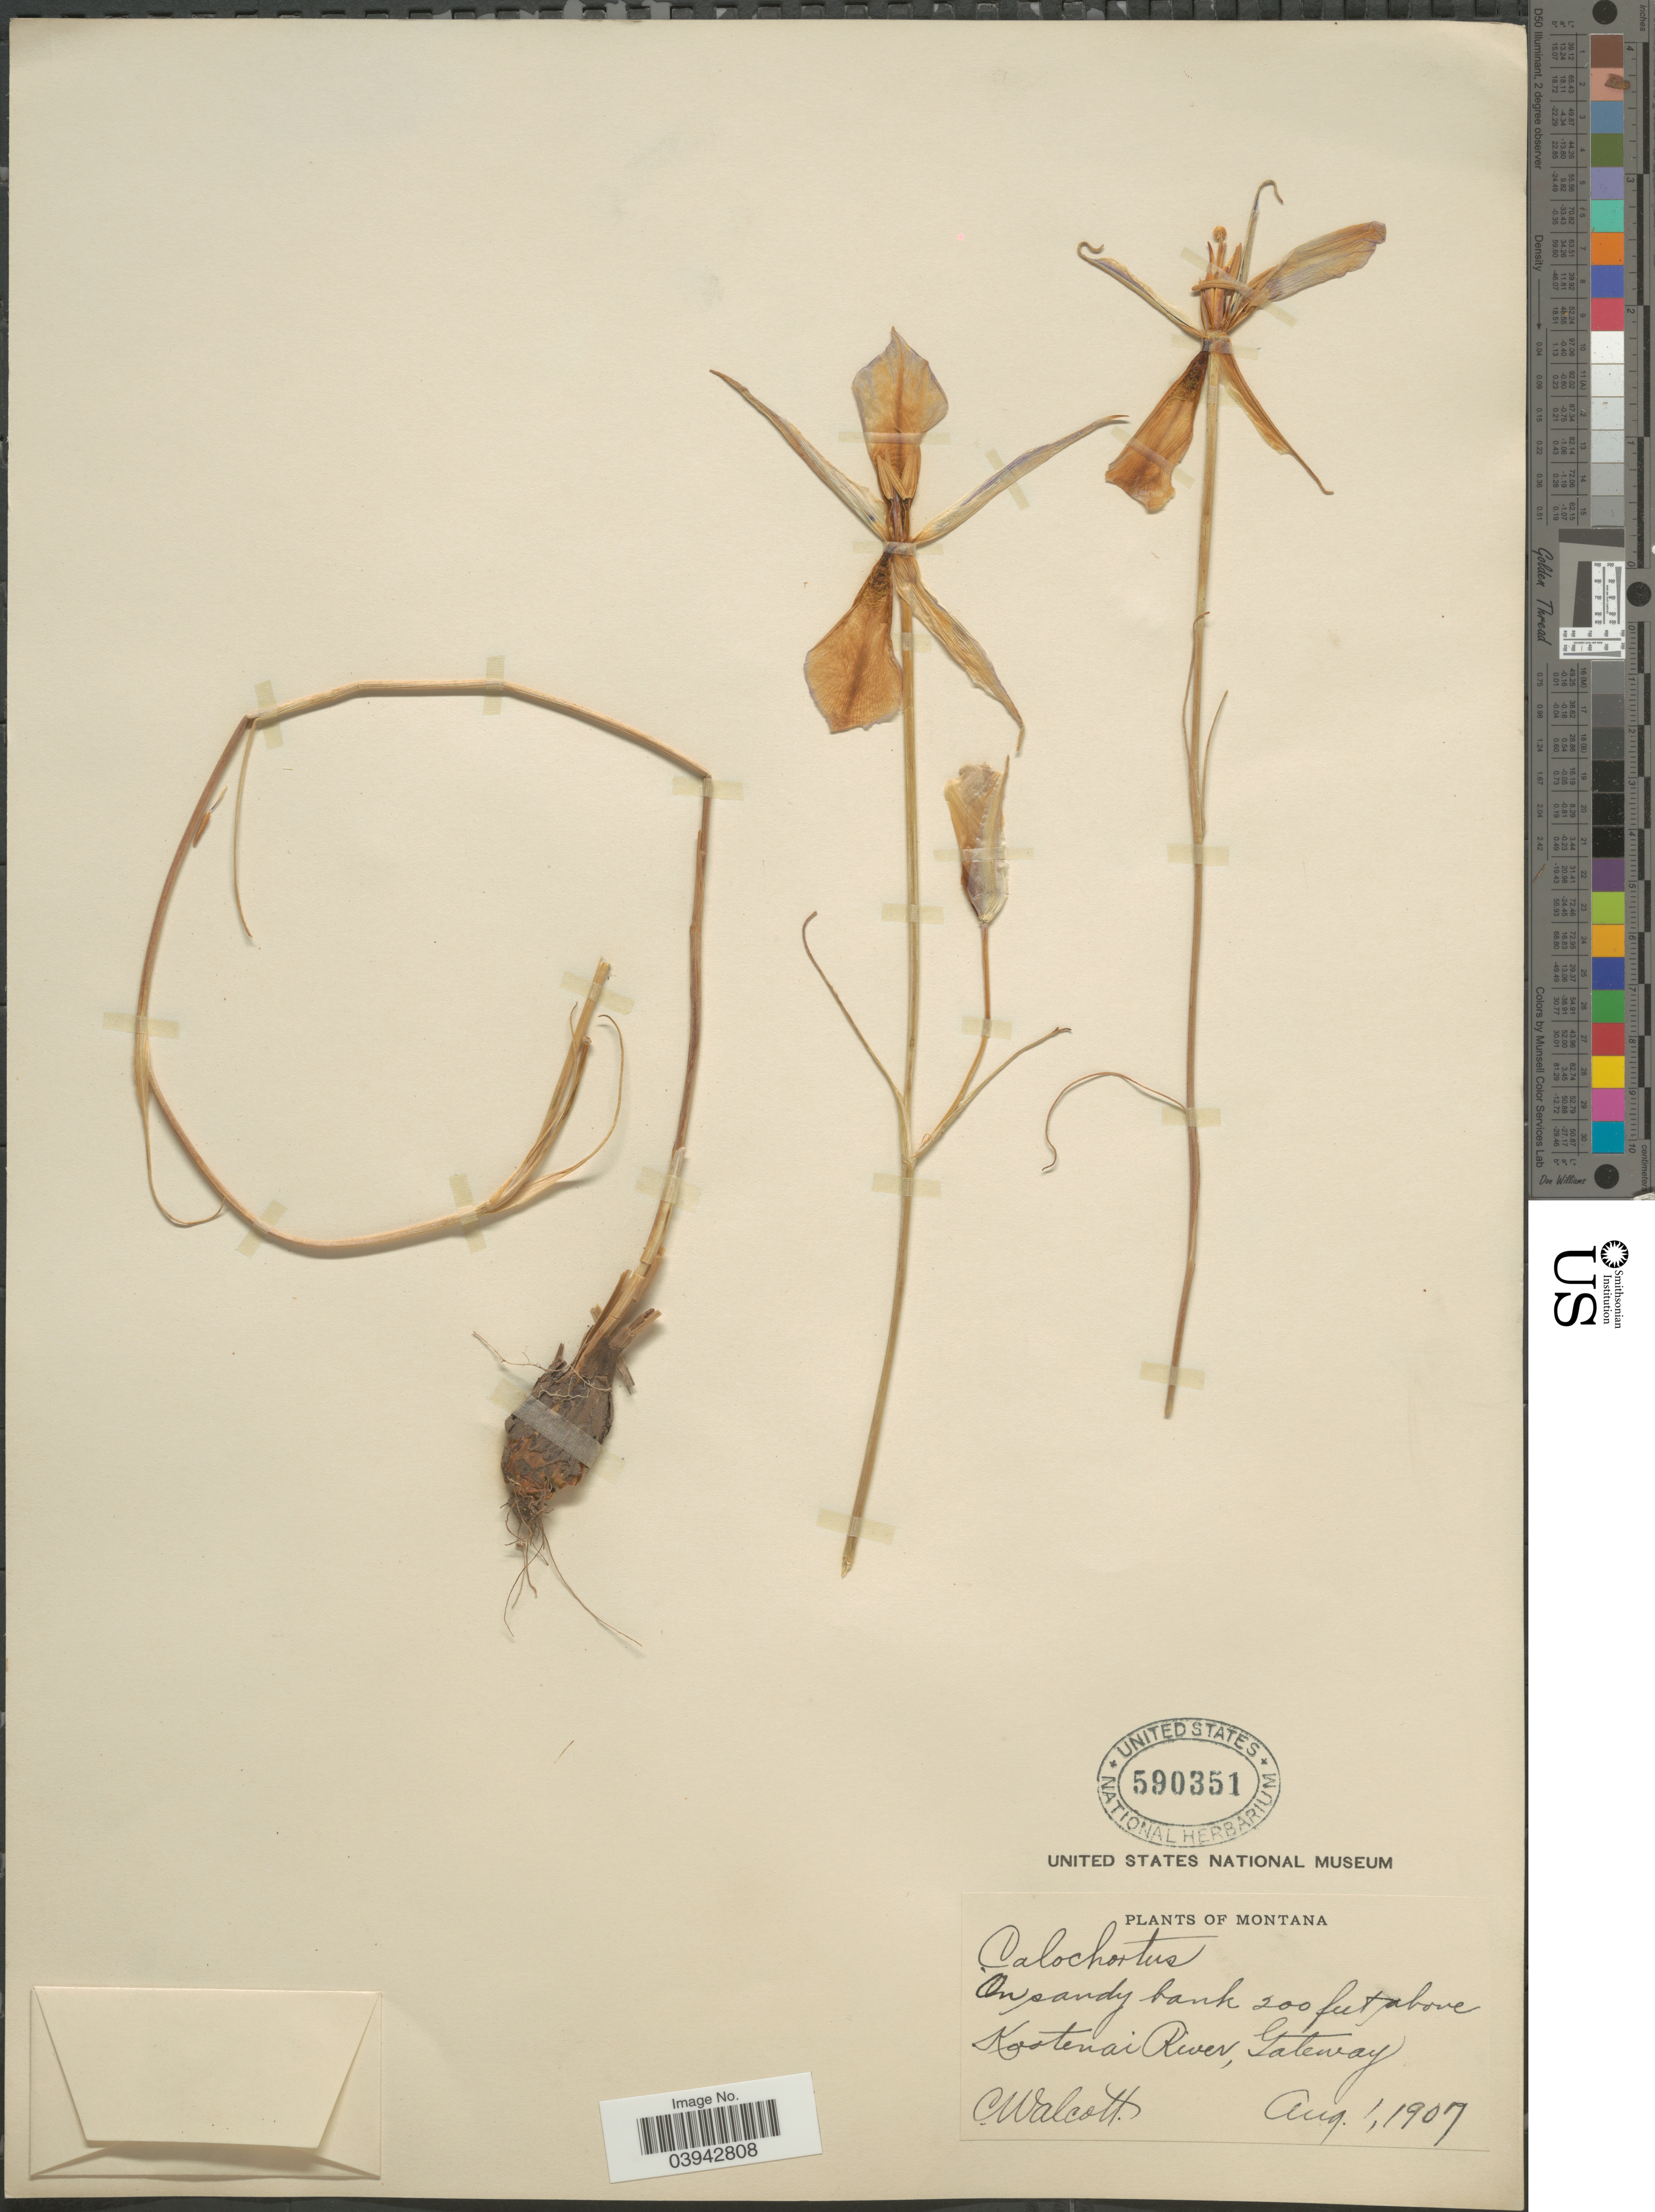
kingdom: Plantae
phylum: Tracheophyta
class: Liliopsida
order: Liliales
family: Liliaceae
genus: Calochortus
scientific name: Calochortus macrocarpus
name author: Douglas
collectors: C. Walcott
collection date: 1907-08-01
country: United States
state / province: Montana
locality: Above Kootenai River, Gateway.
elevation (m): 61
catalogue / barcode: US 590351